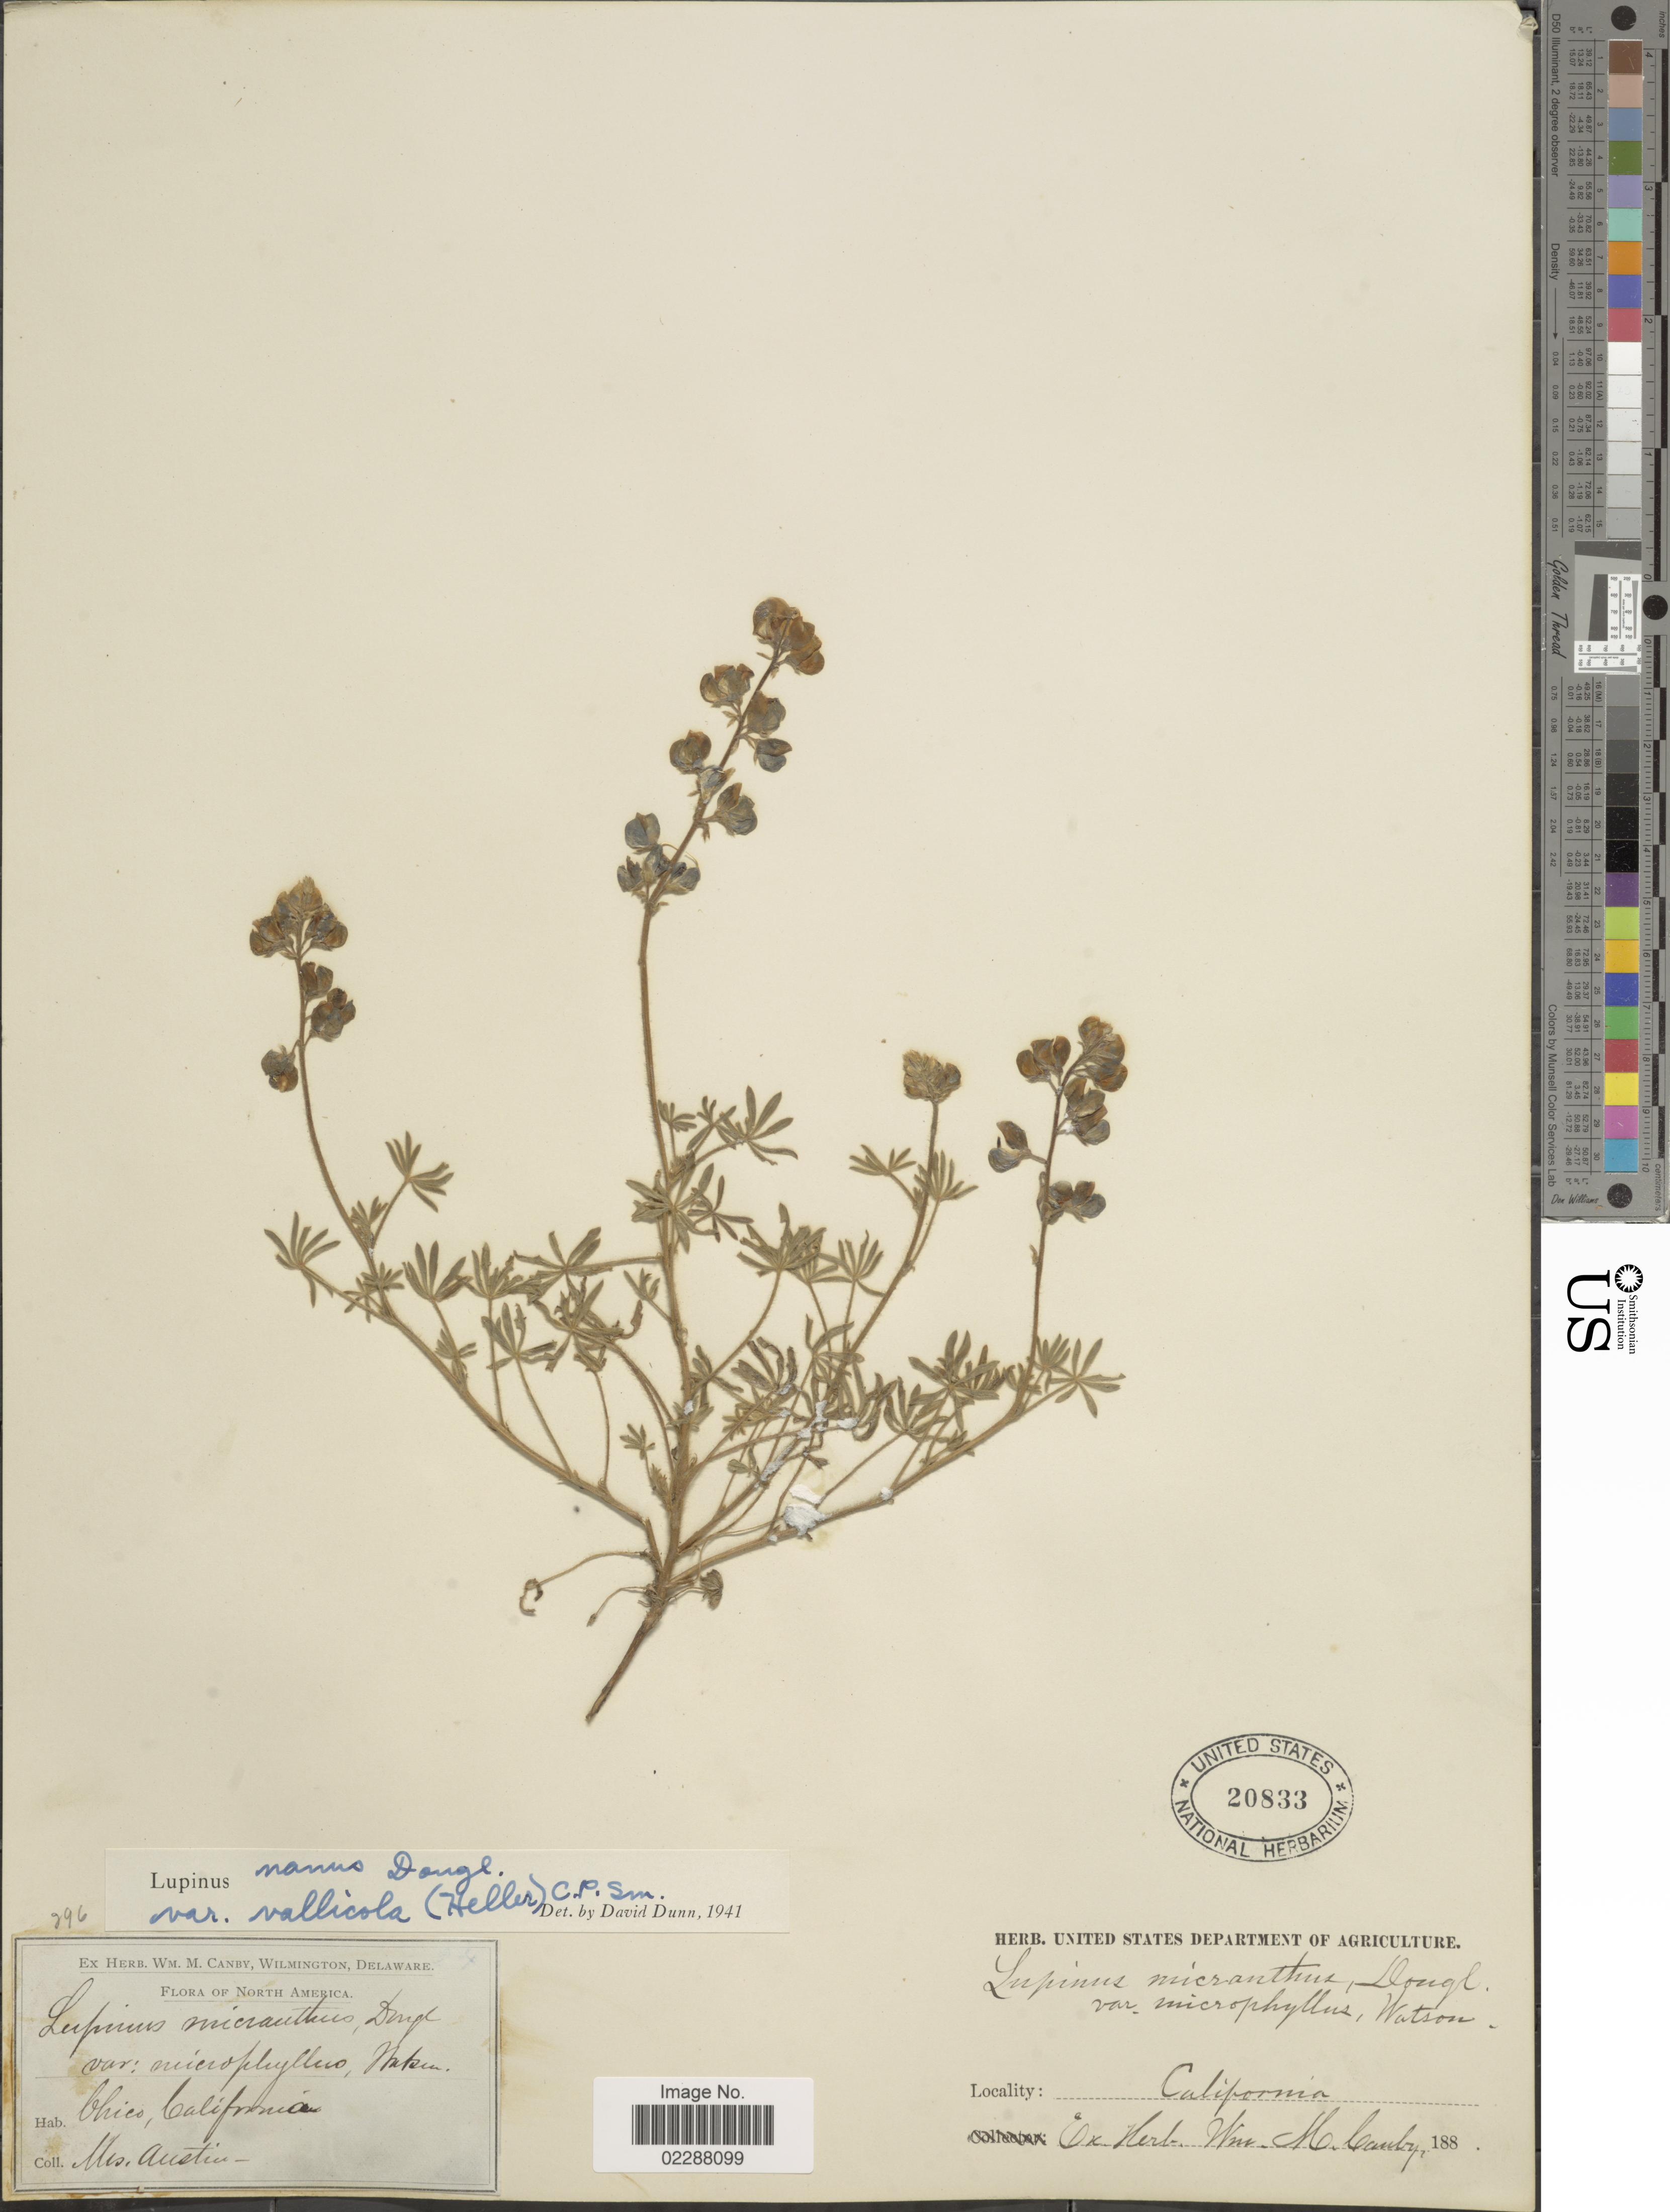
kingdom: Plantae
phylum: Tracheophyta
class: Magnoliopsida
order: Fabales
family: Fabaceae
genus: Lupinus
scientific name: Lupinus vallicola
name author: A. Heller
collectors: W. M. Canby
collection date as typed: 188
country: United States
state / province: California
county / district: Butte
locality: Chico, California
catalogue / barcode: US 20833